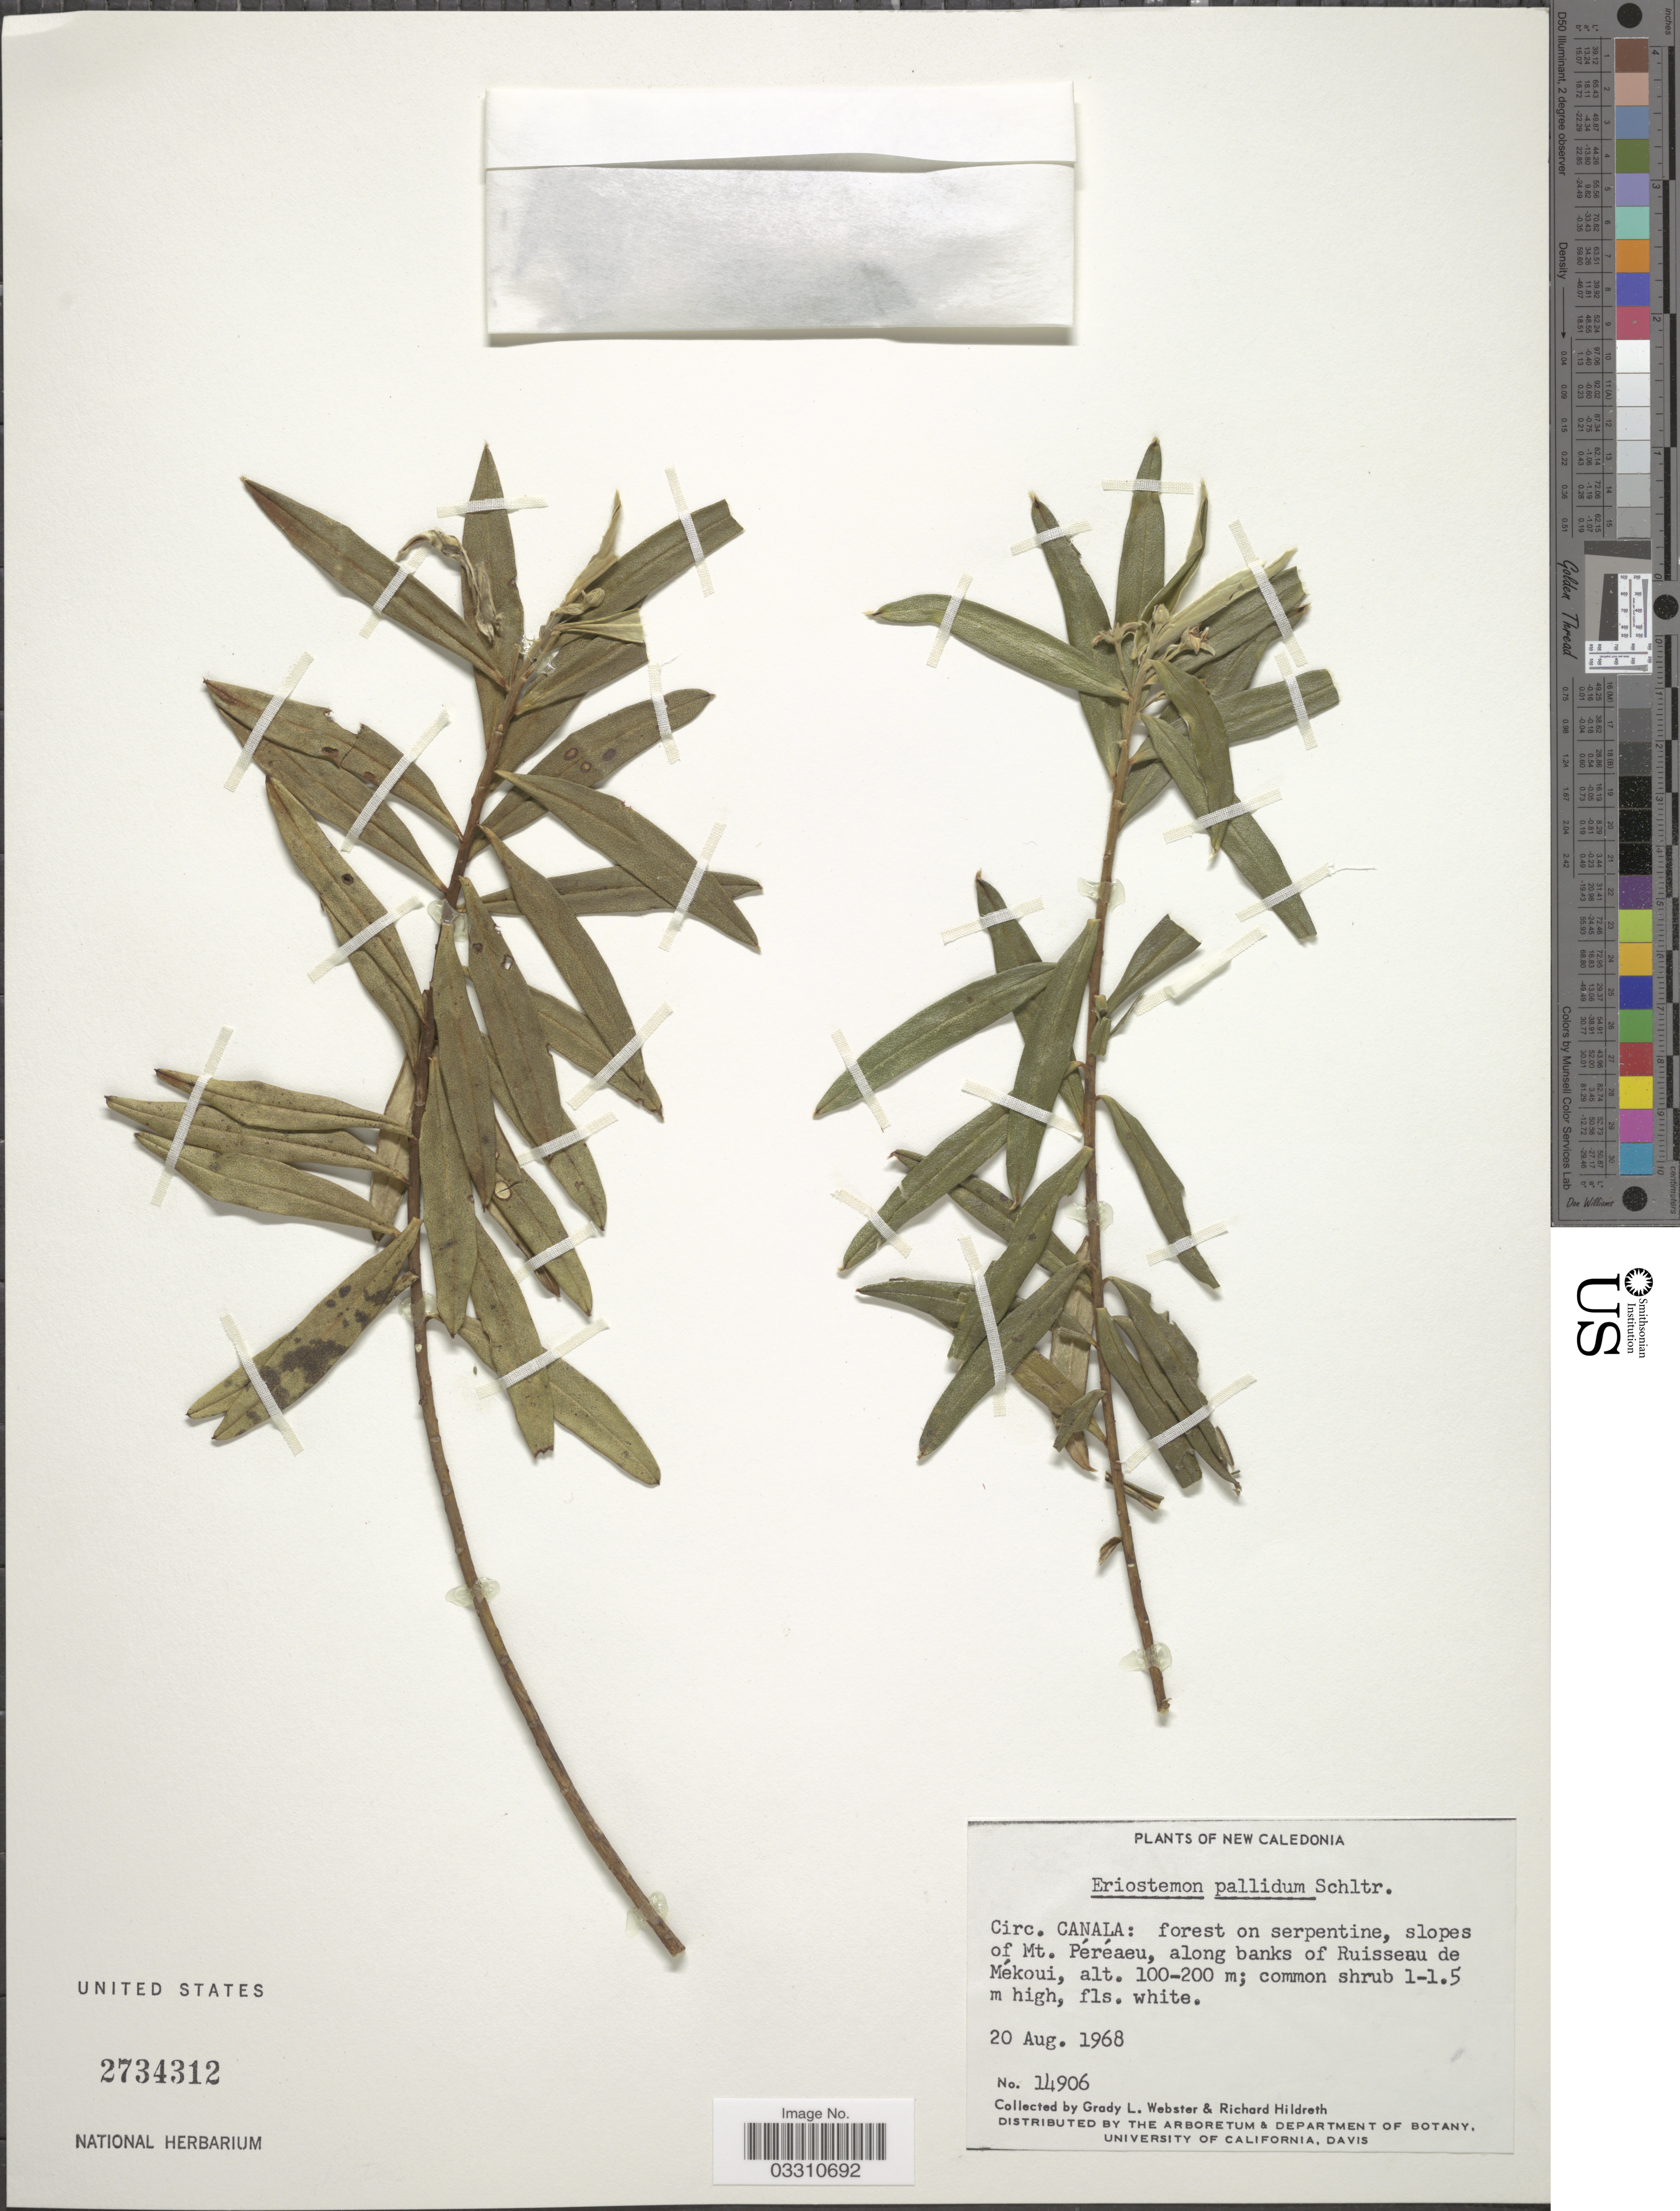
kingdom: Plantae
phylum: Tracheophyta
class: Magnoliopsida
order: Sapindales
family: Rutaceae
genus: Neoschmidia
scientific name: Neoschmidia pallida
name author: T.G. Hartley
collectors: G. L. Webster & R. Hildreth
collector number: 14906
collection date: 1968-08-20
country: New Caledonia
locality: Circ. Canala: forest on serpentine, slopes of Mt. Péréaeu, along banks of Ruisseau de Mékoui.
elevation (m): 100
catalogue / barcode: US 2734312